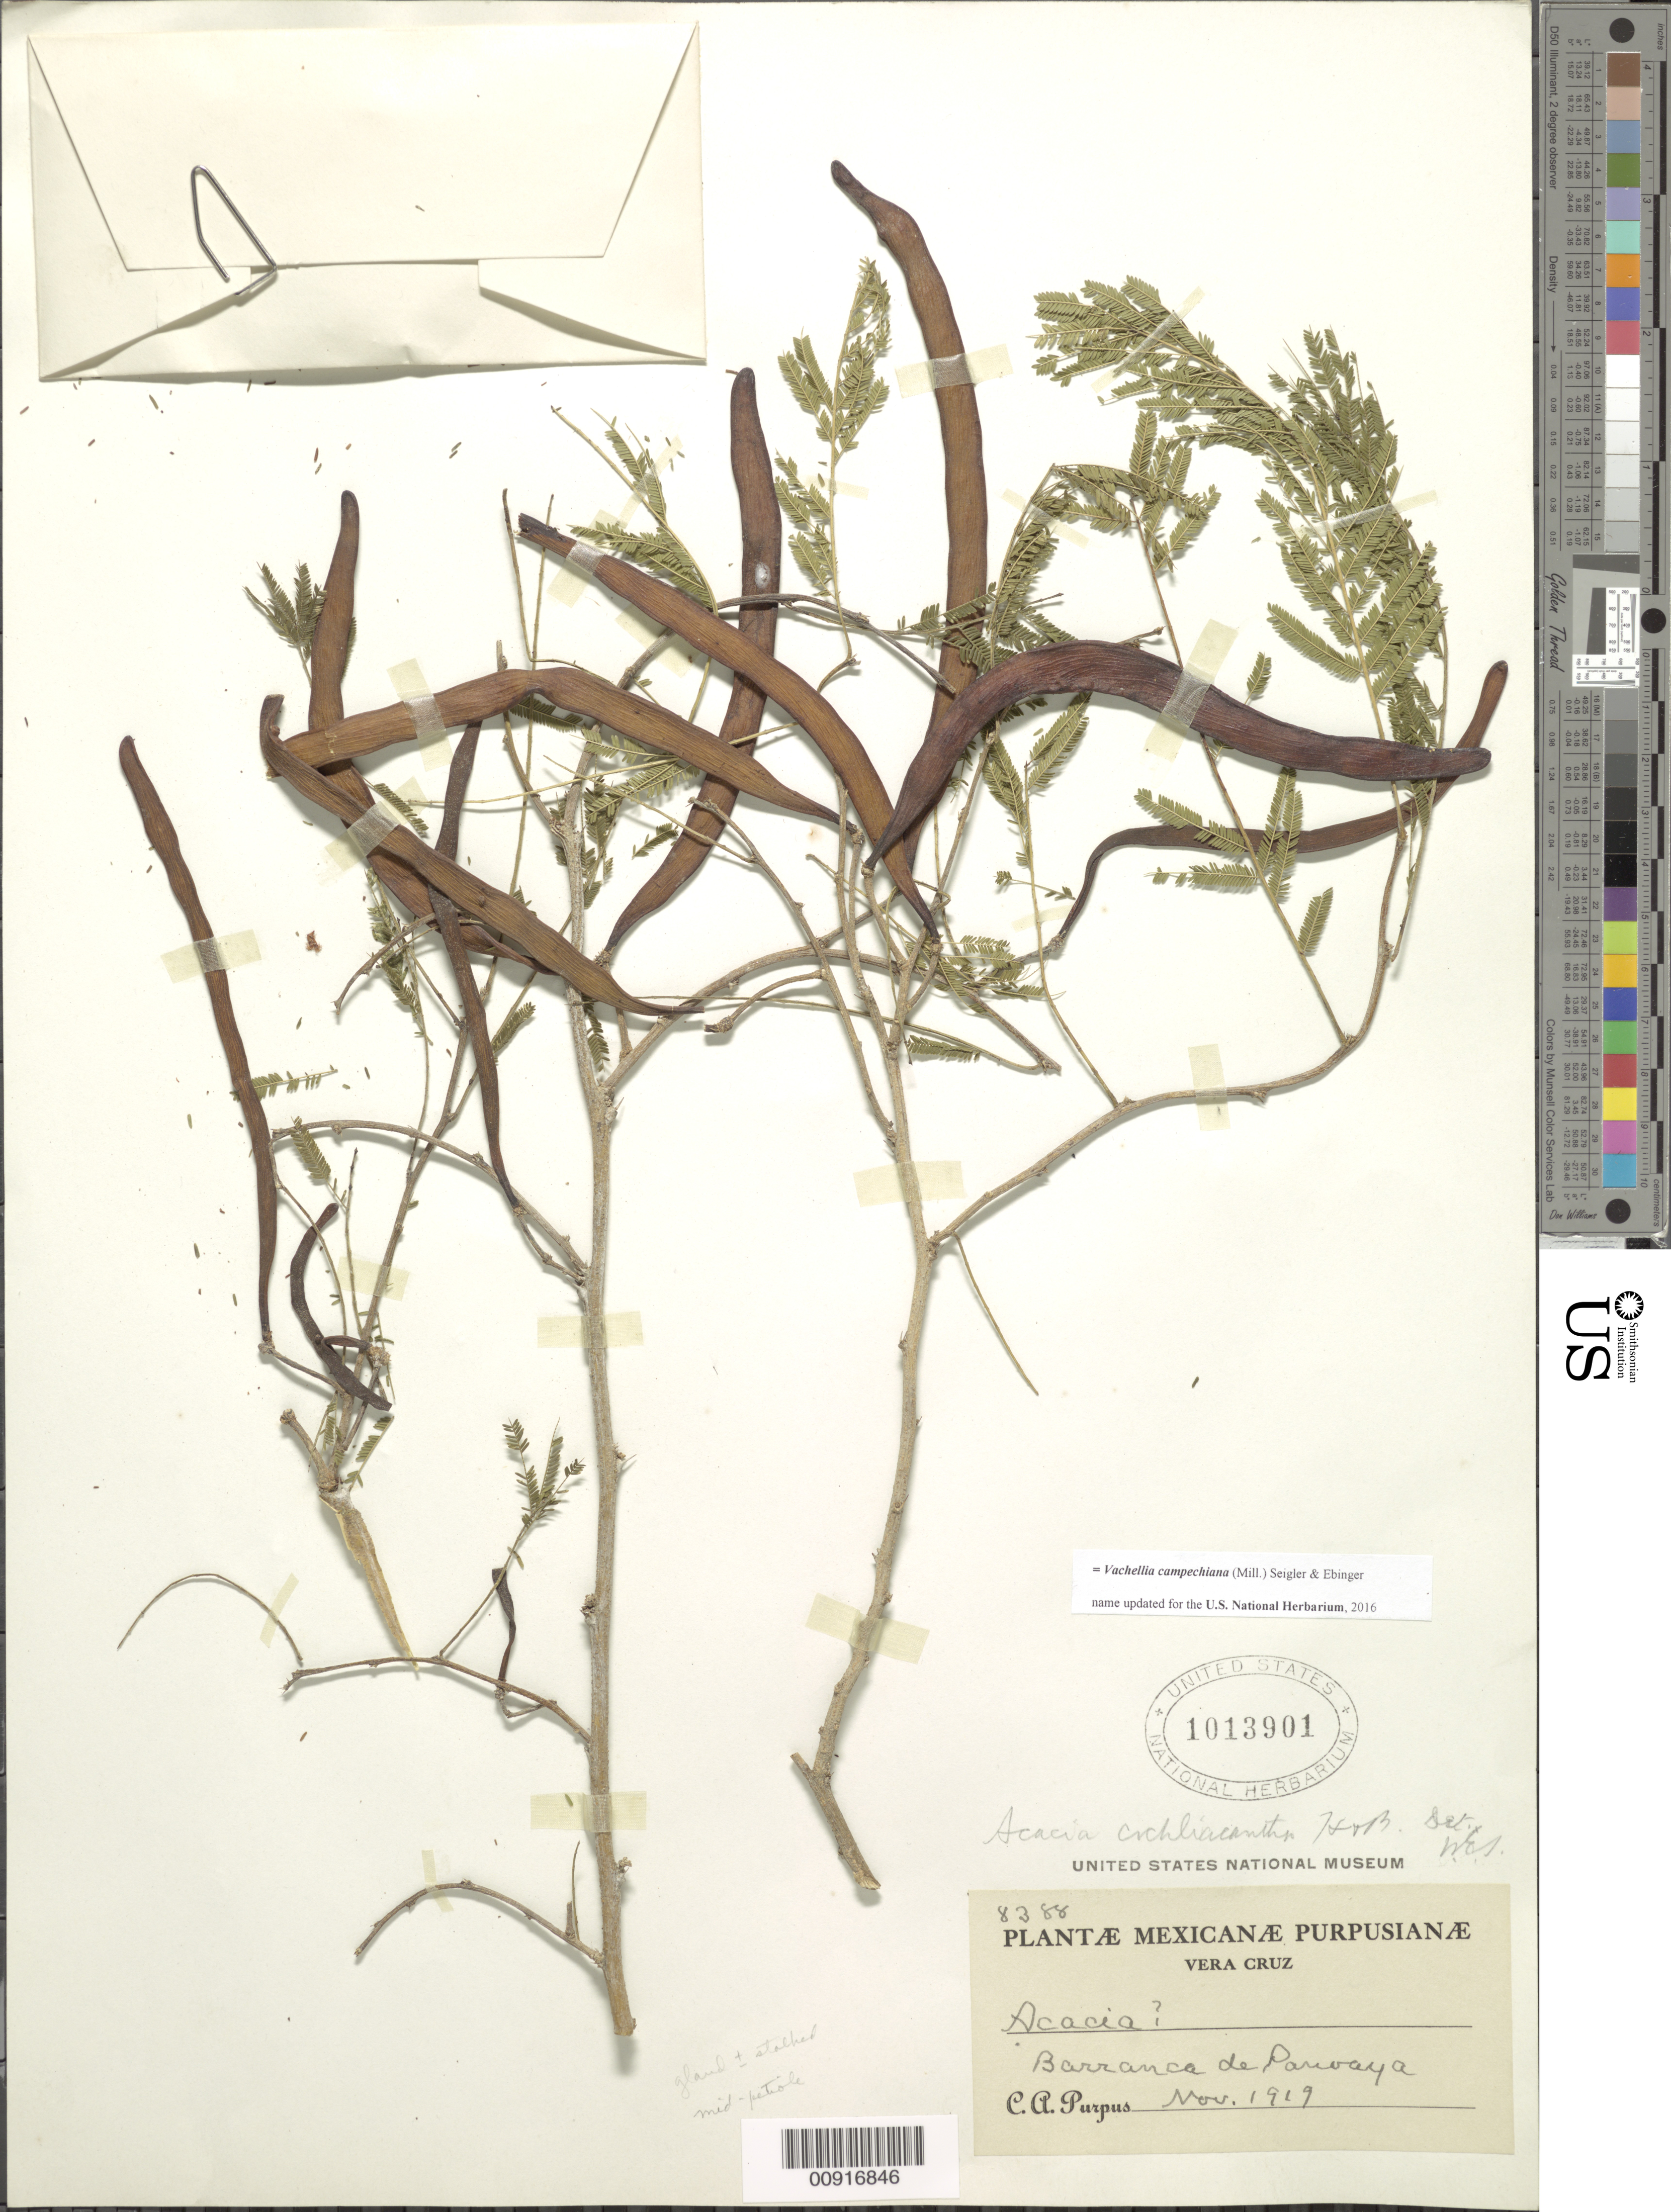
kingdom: Plantae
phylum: Tracheophyta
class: Magnoliopsida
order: Fabales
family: Fabaceae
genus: Vachellia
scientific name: Vachellia campechiana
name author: (Mill.) Seigler & Ebinger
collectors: C. A. Purpus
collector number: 8388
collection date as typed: Nov 1919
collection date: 1919-11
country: Mexico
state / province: Veracruz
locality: Barranca de Panoaya.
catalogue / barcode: US 1013901